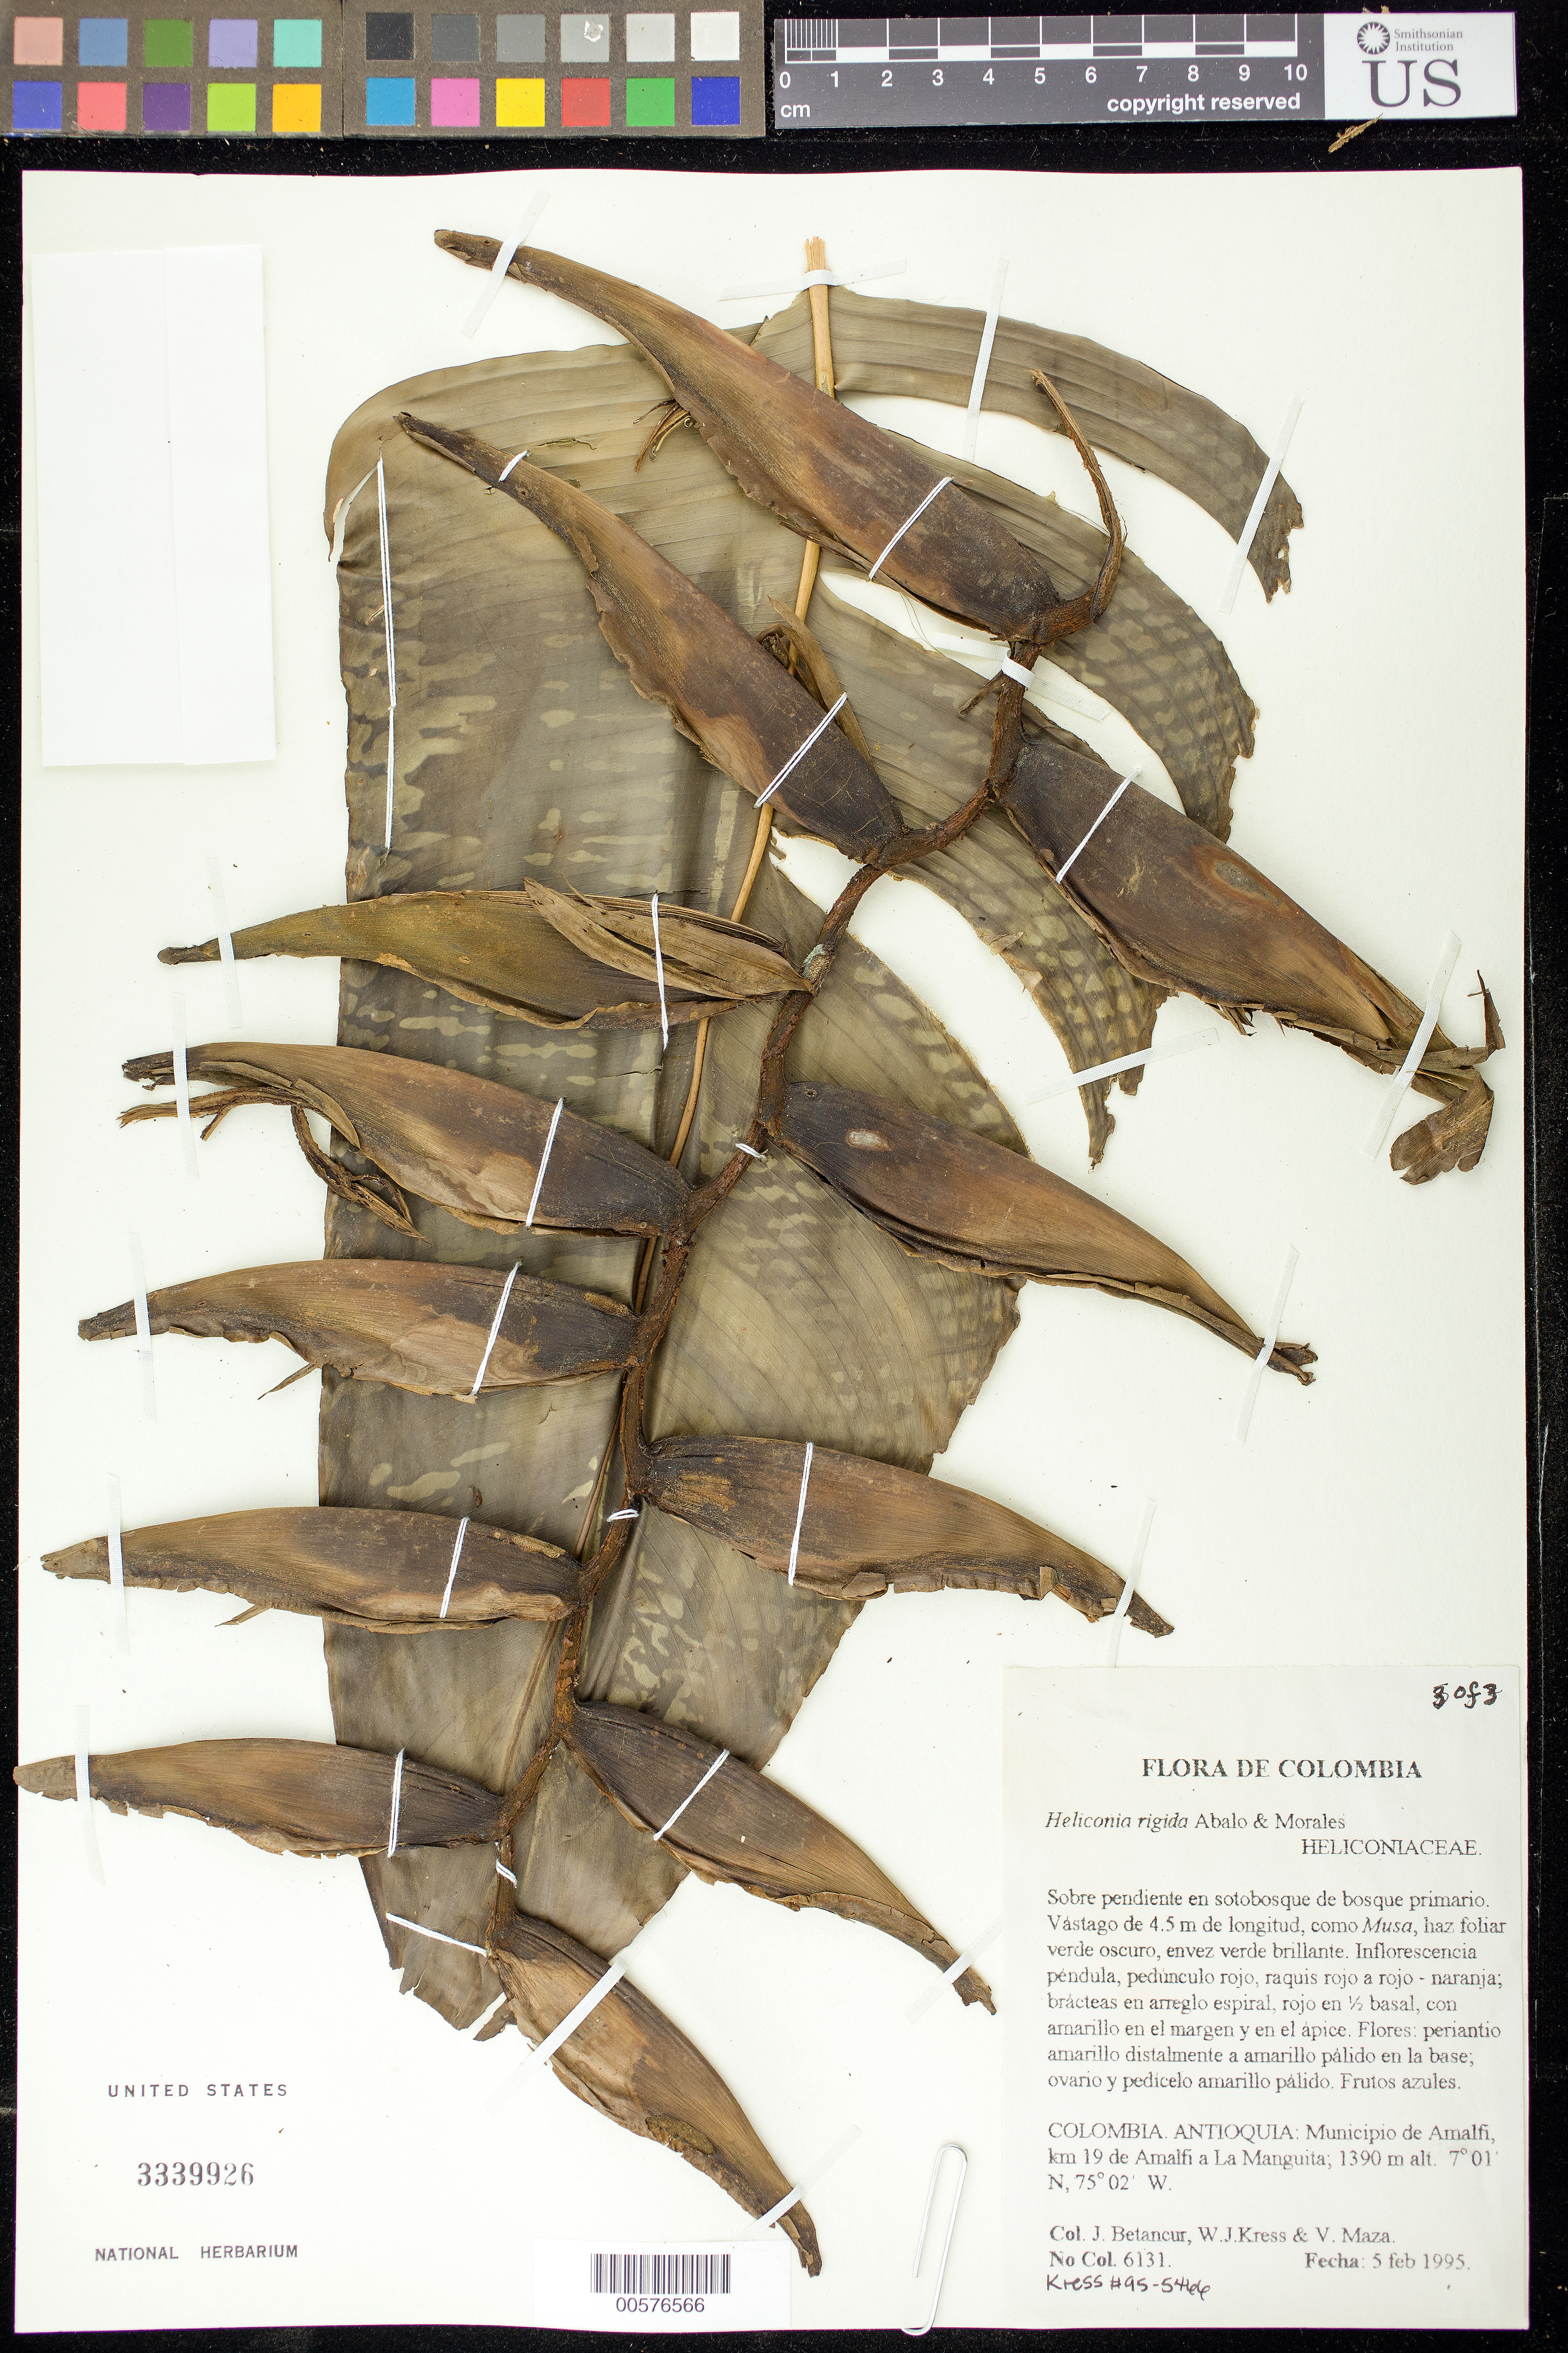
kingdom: Plantae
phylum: Tracheophyta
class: Liliopsida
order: Zingiberales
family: Heliconiaceae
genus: Heliconia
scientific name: Heliconia rigida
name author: Abalo & G. Morales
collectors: J. C. Betancur, W. J. Kress & V. Maza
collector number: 6131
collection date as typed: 07 Feb 1995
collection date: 1995-02-07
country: Colombia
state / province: Antioquia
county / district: Amalfi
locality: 24 km from Amalfi on the road to La Manguita.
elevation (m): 1150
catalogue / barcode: US 3339926